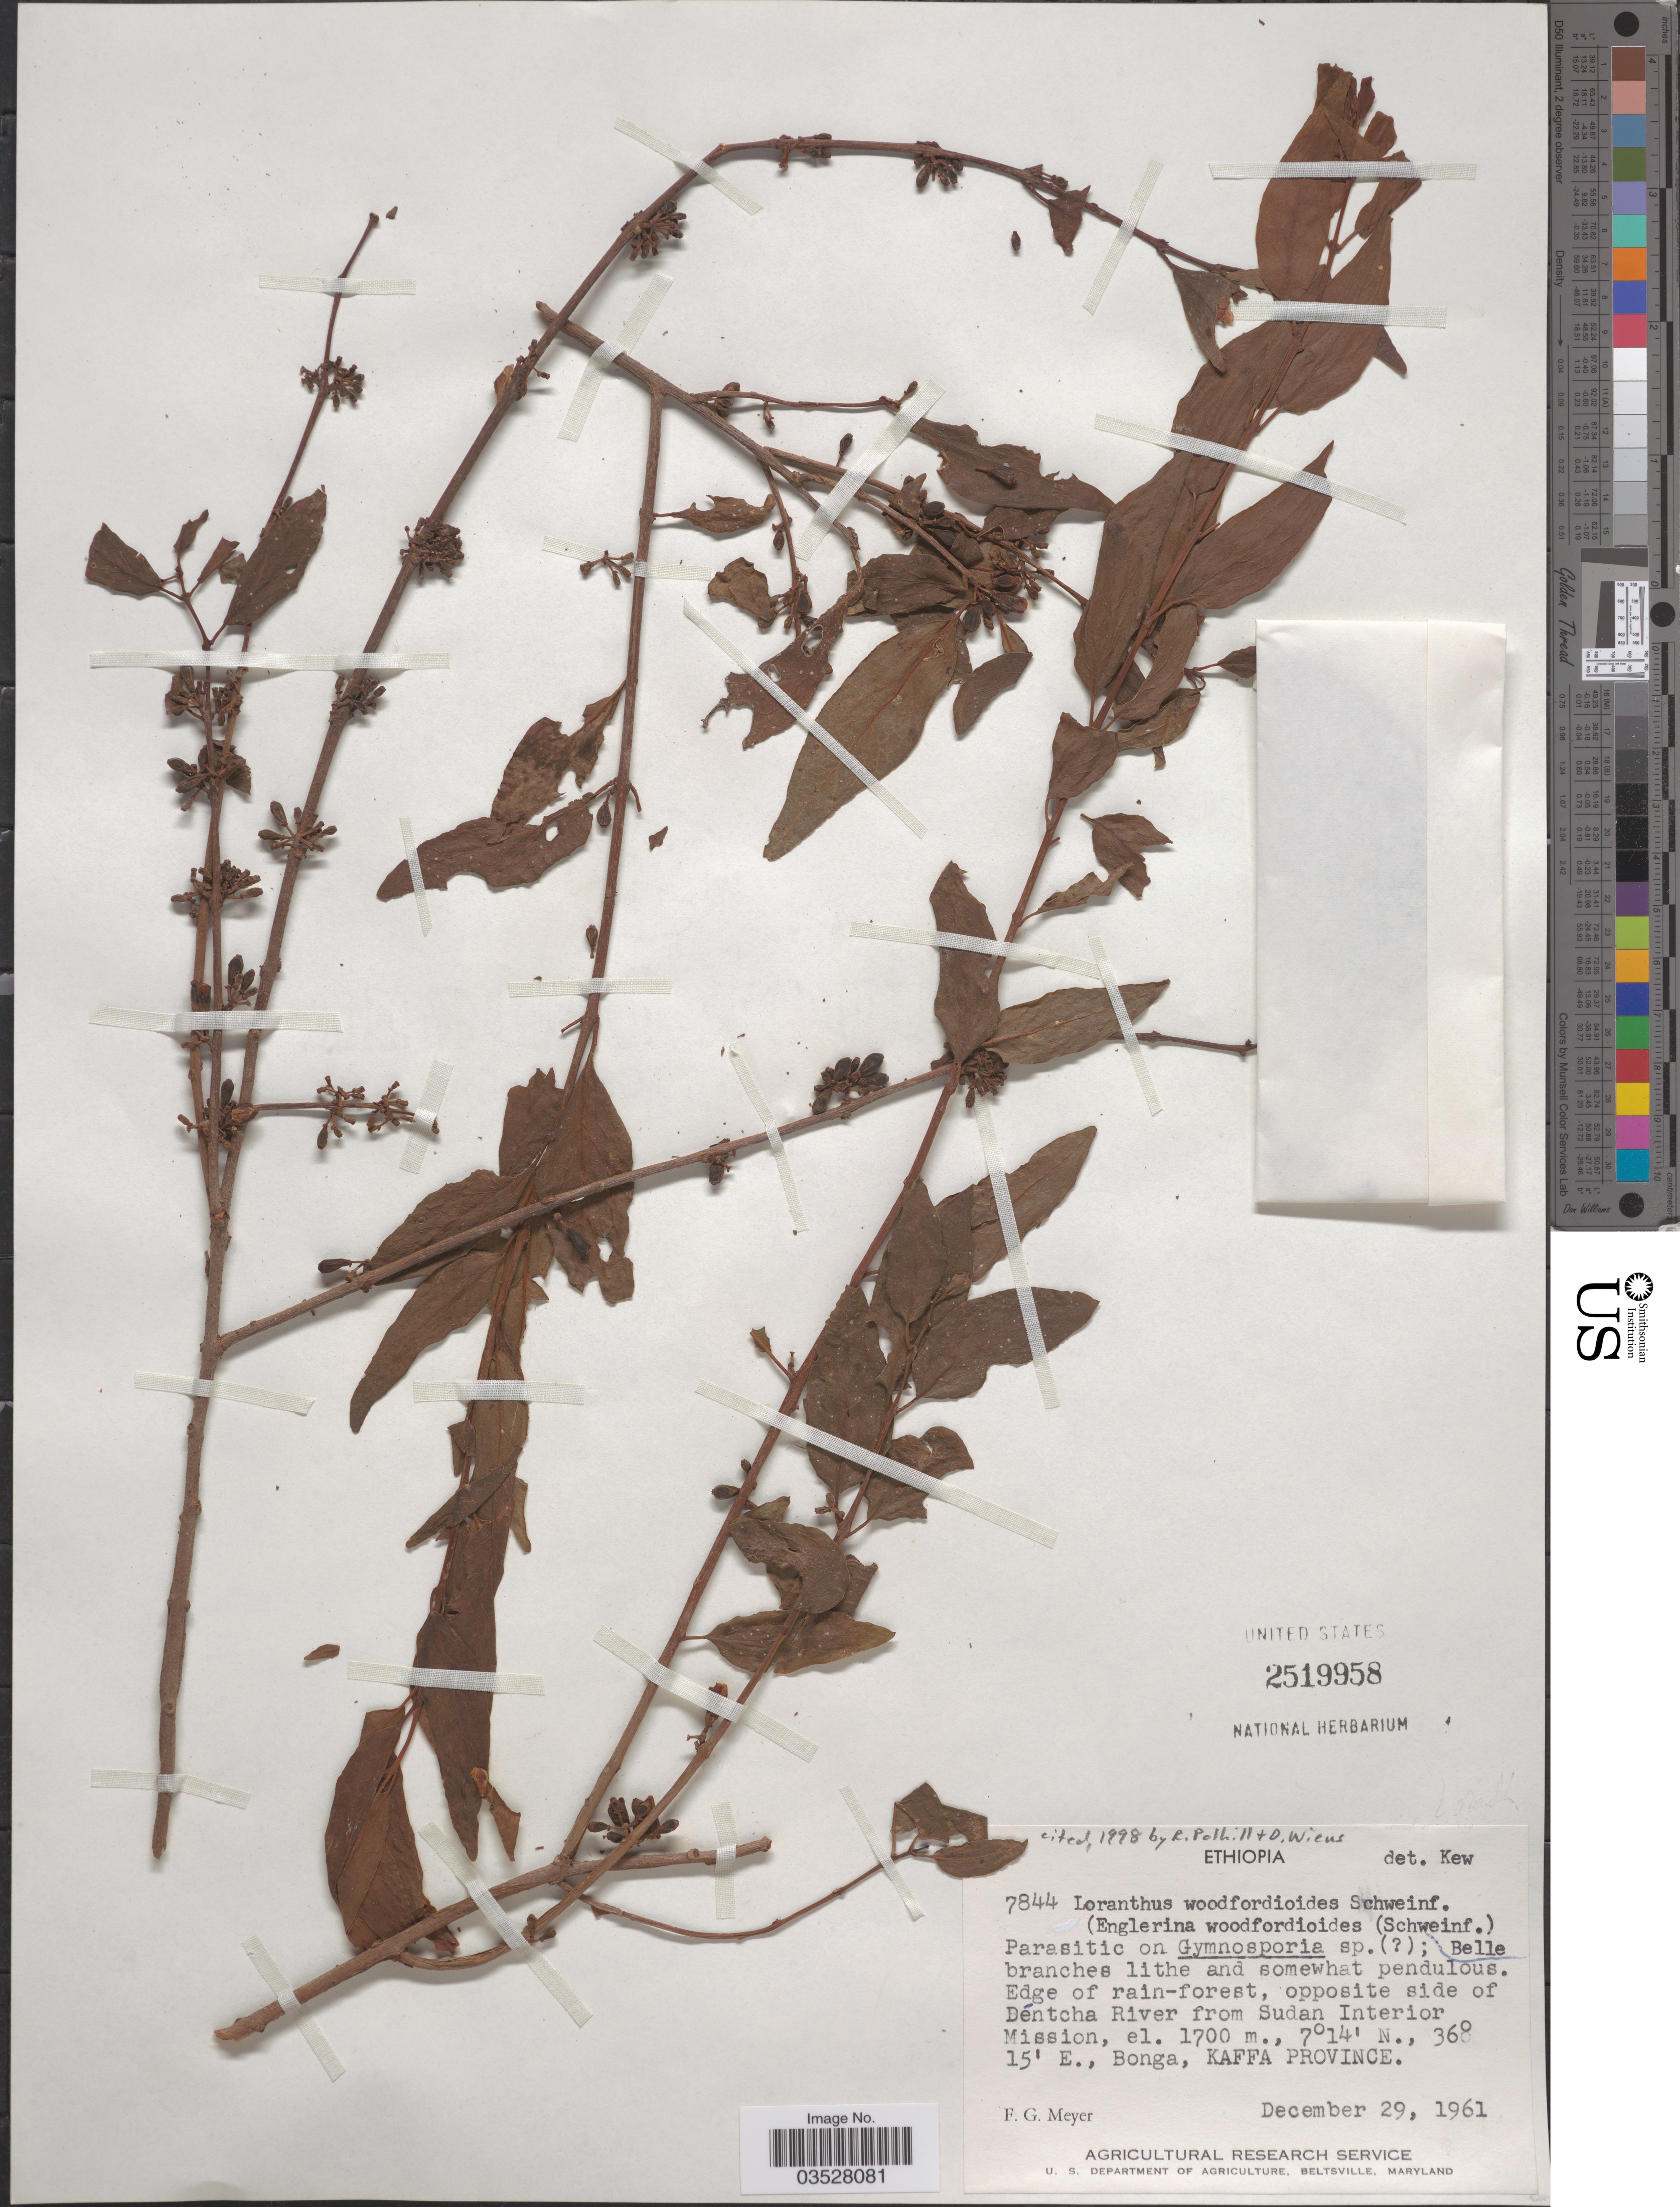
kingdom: Plantae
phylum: Tracheophyta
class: Magnoliopsida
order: Santalales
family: Loranthaceae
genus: Englerina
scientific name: Englerina woodfordioides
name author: Singler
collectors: F. G. Meyer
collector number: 7844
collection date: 1961-12-29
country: Ethiopia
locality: Ethiopia. Edge of rain-forest, opposite side of Déntcha River from Sudan Interior Mission, Bonga, Kaffa Province.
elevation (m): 1700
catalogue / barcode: US 2519958